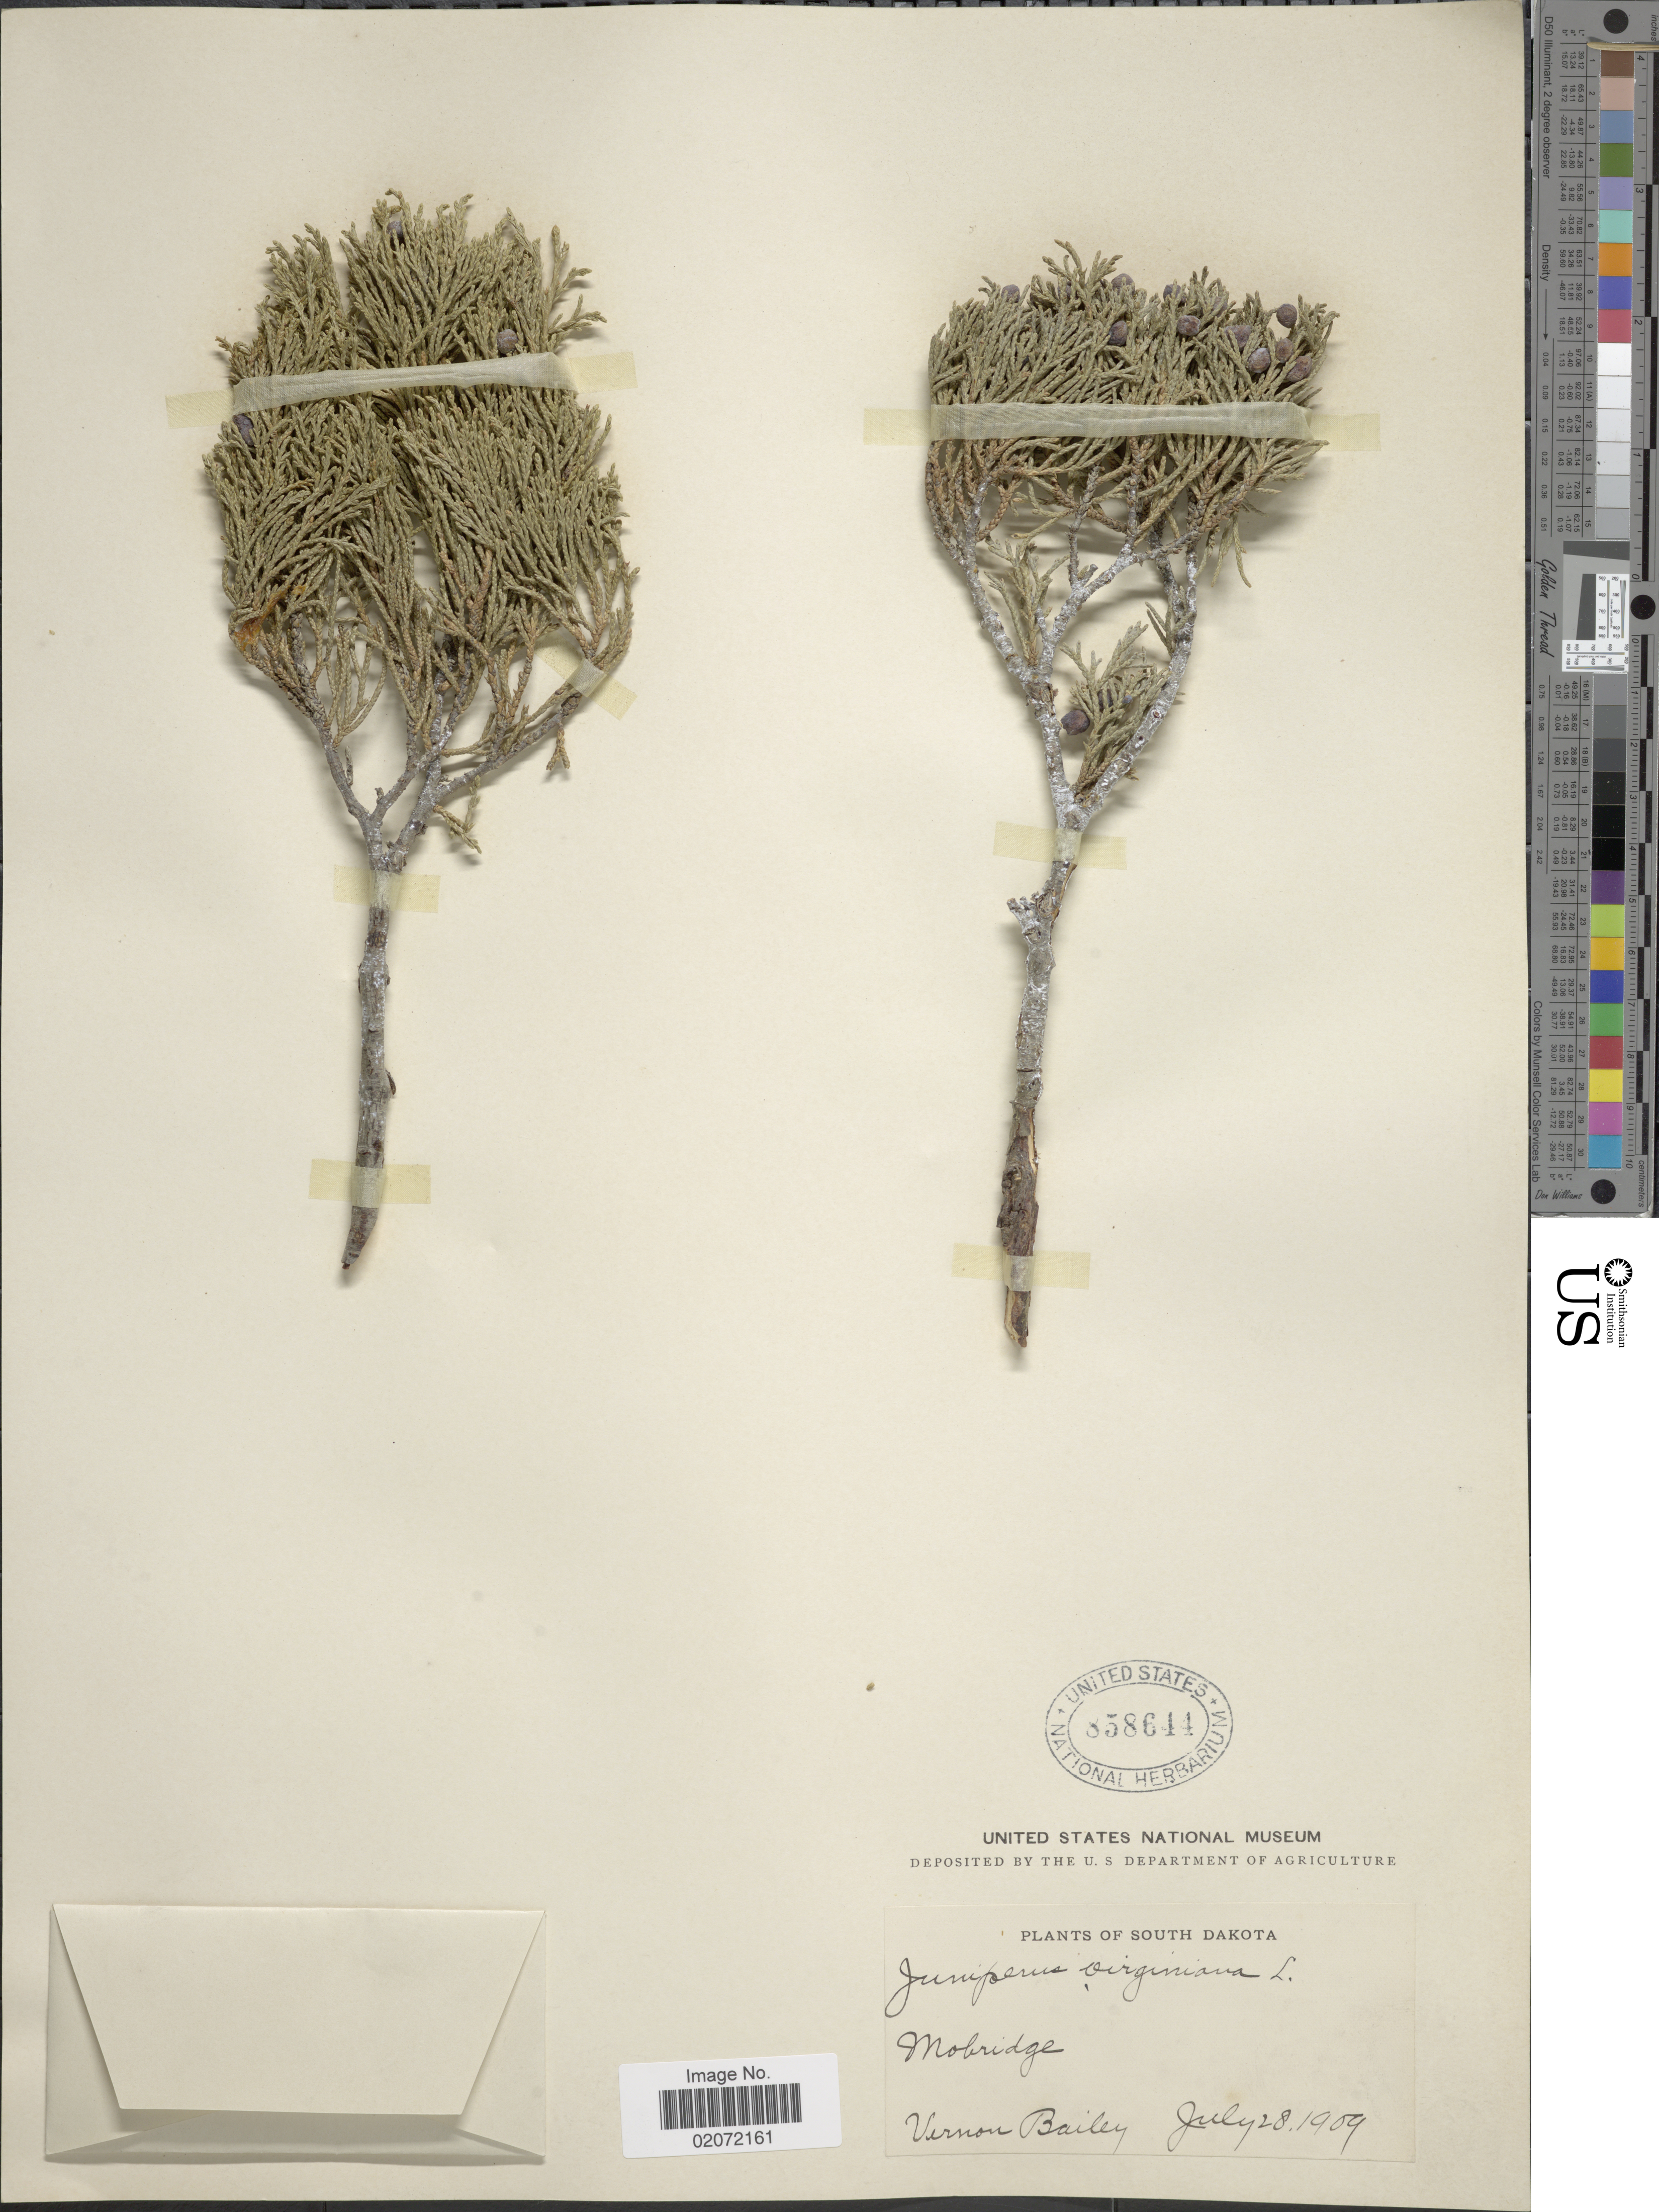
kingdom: Plantae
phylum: Tracheophyta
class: Pinopsida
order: Pinales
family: Cupressaceae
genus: Juniperus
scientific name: Juniperus virginiana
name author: L.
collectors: V. O. Bailey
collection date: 1909-07-28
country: United States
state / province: South Dakota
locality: South Dakota. Mobridge.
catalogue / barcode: US 858644